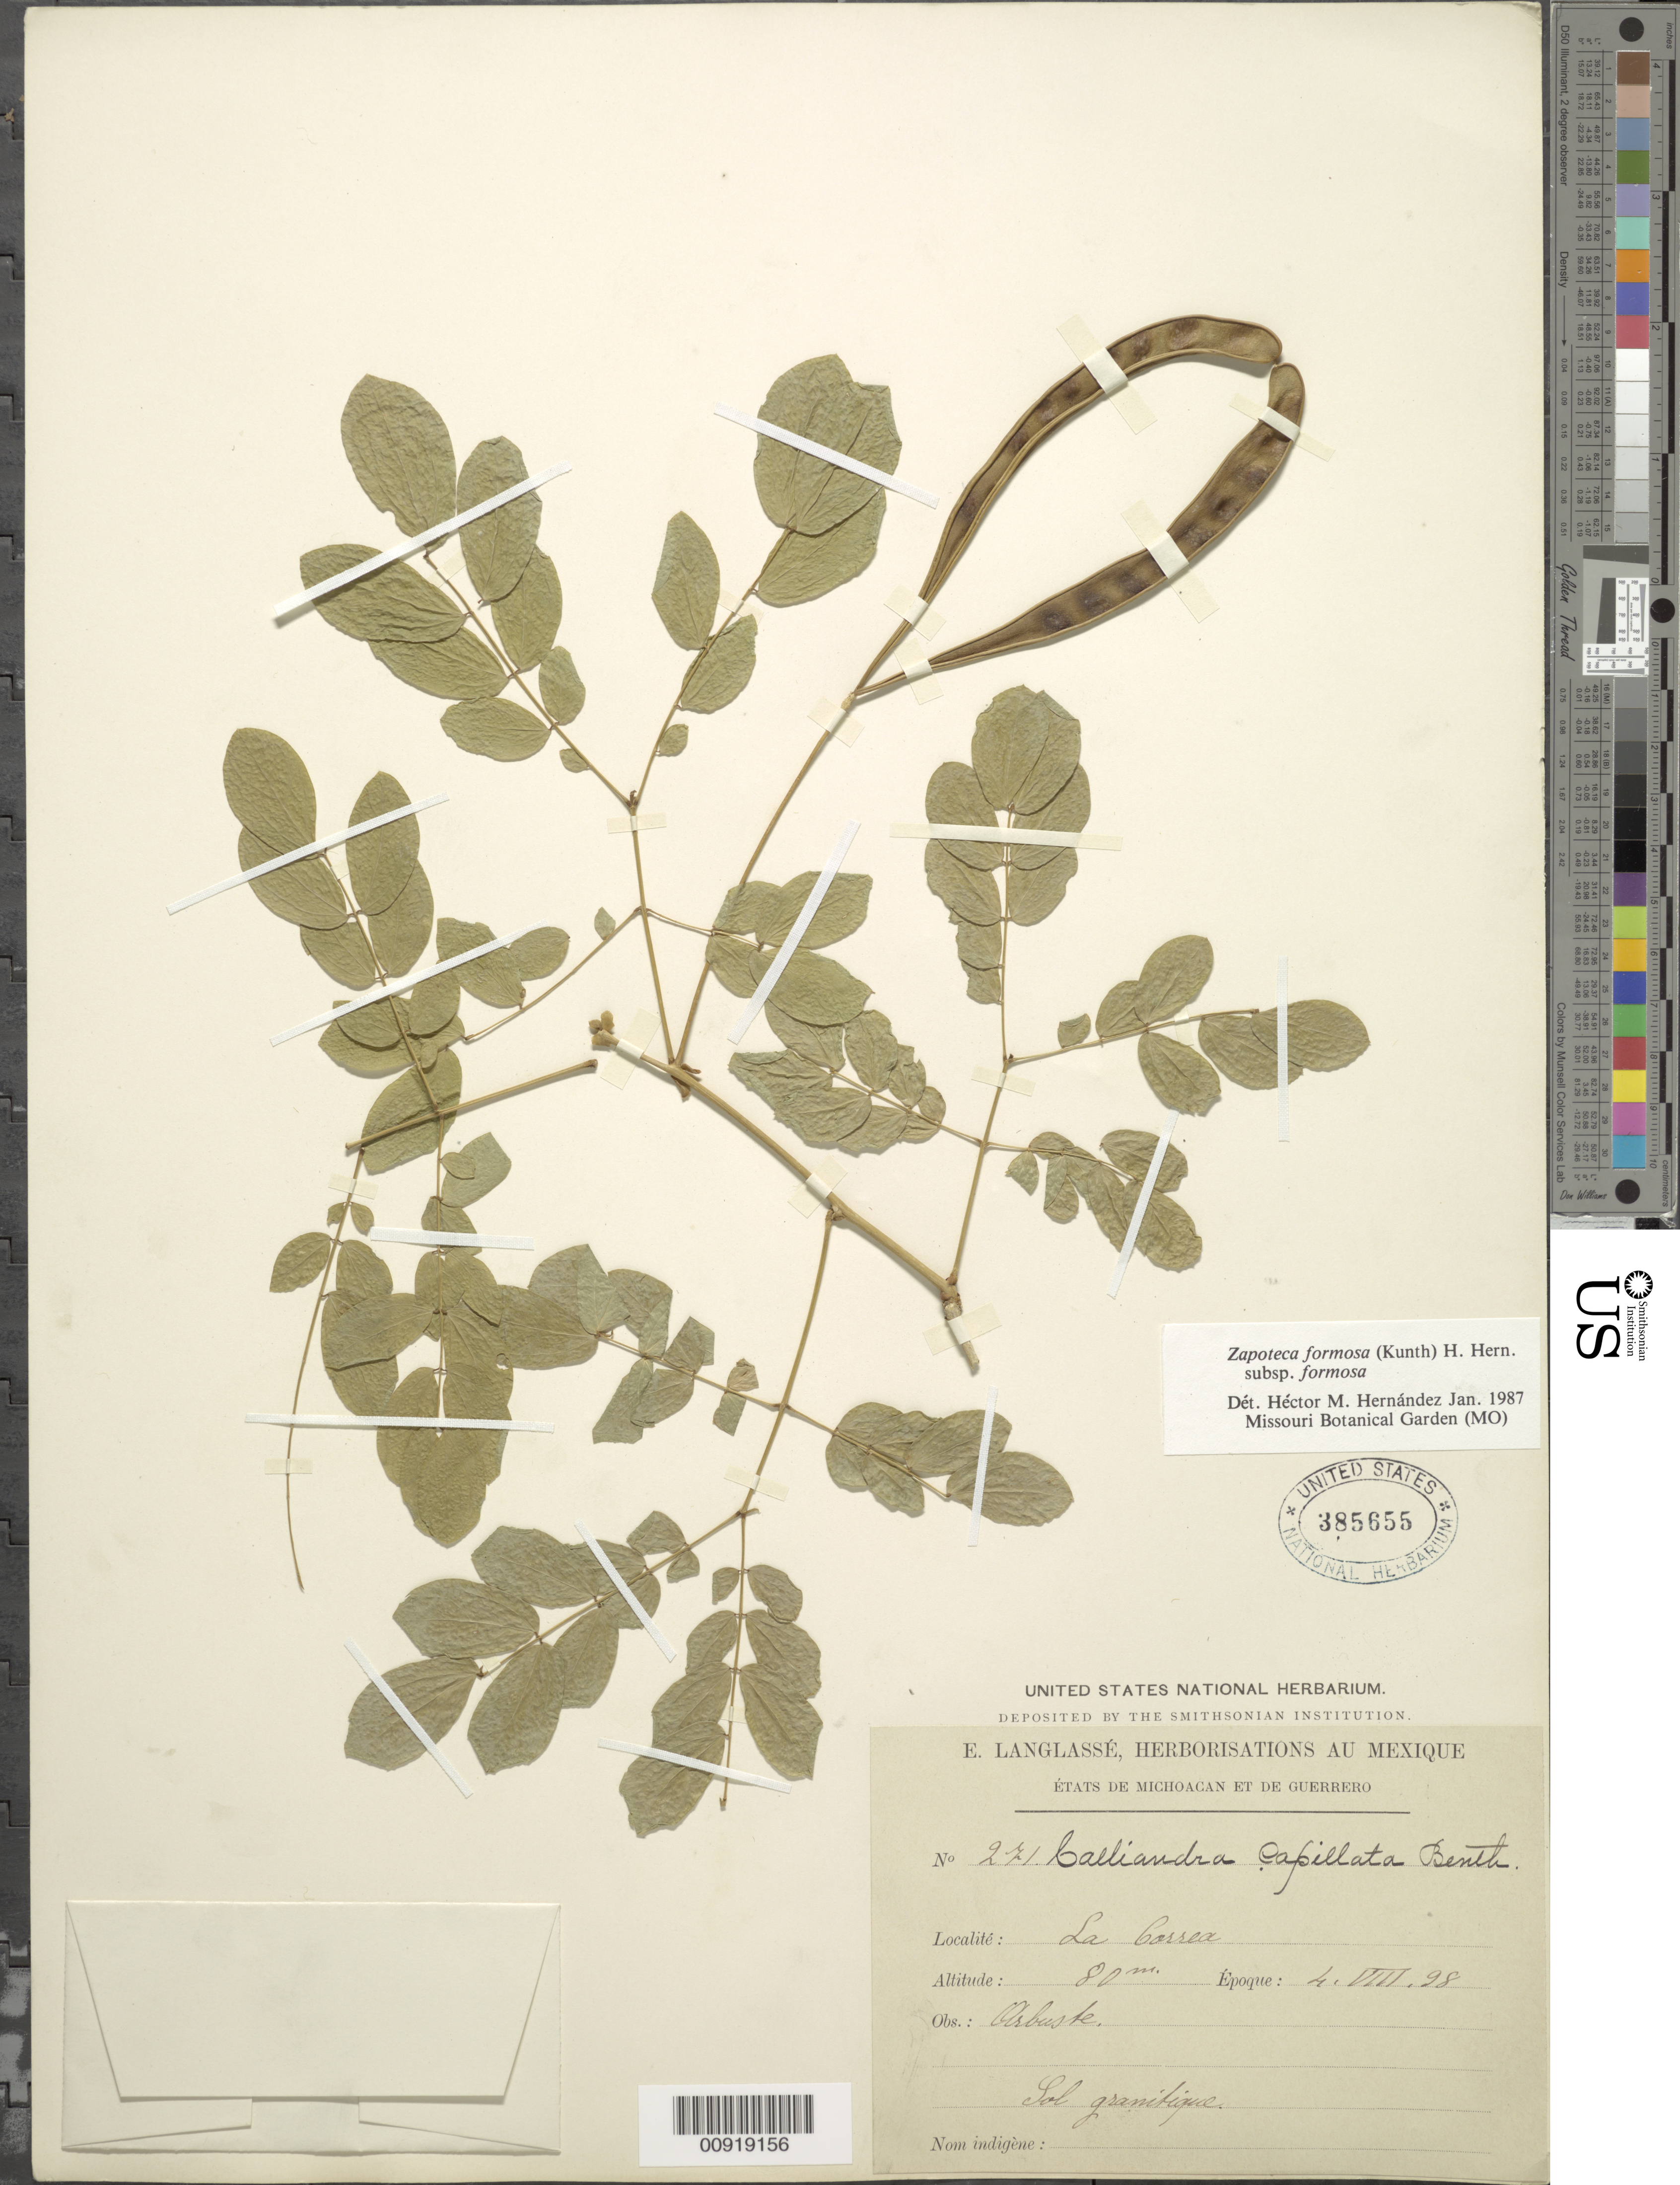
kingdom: Plantae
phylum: Tracheophyta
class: Magnoliopsida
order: Fabales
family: Fabaceae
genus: Zapoteca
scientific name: Zapoteca formosa subsp. formosa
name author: (Kunth) H.M. Hern.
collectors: E. Langlassé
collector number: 271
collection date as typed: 04 Aug 1898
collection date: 1898-08-04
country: Mexico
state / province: Guerrero / Michoacán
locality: La Correa. États de Michoacán et de Guerrero.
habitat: Sol granitique.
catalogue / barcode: US 385655